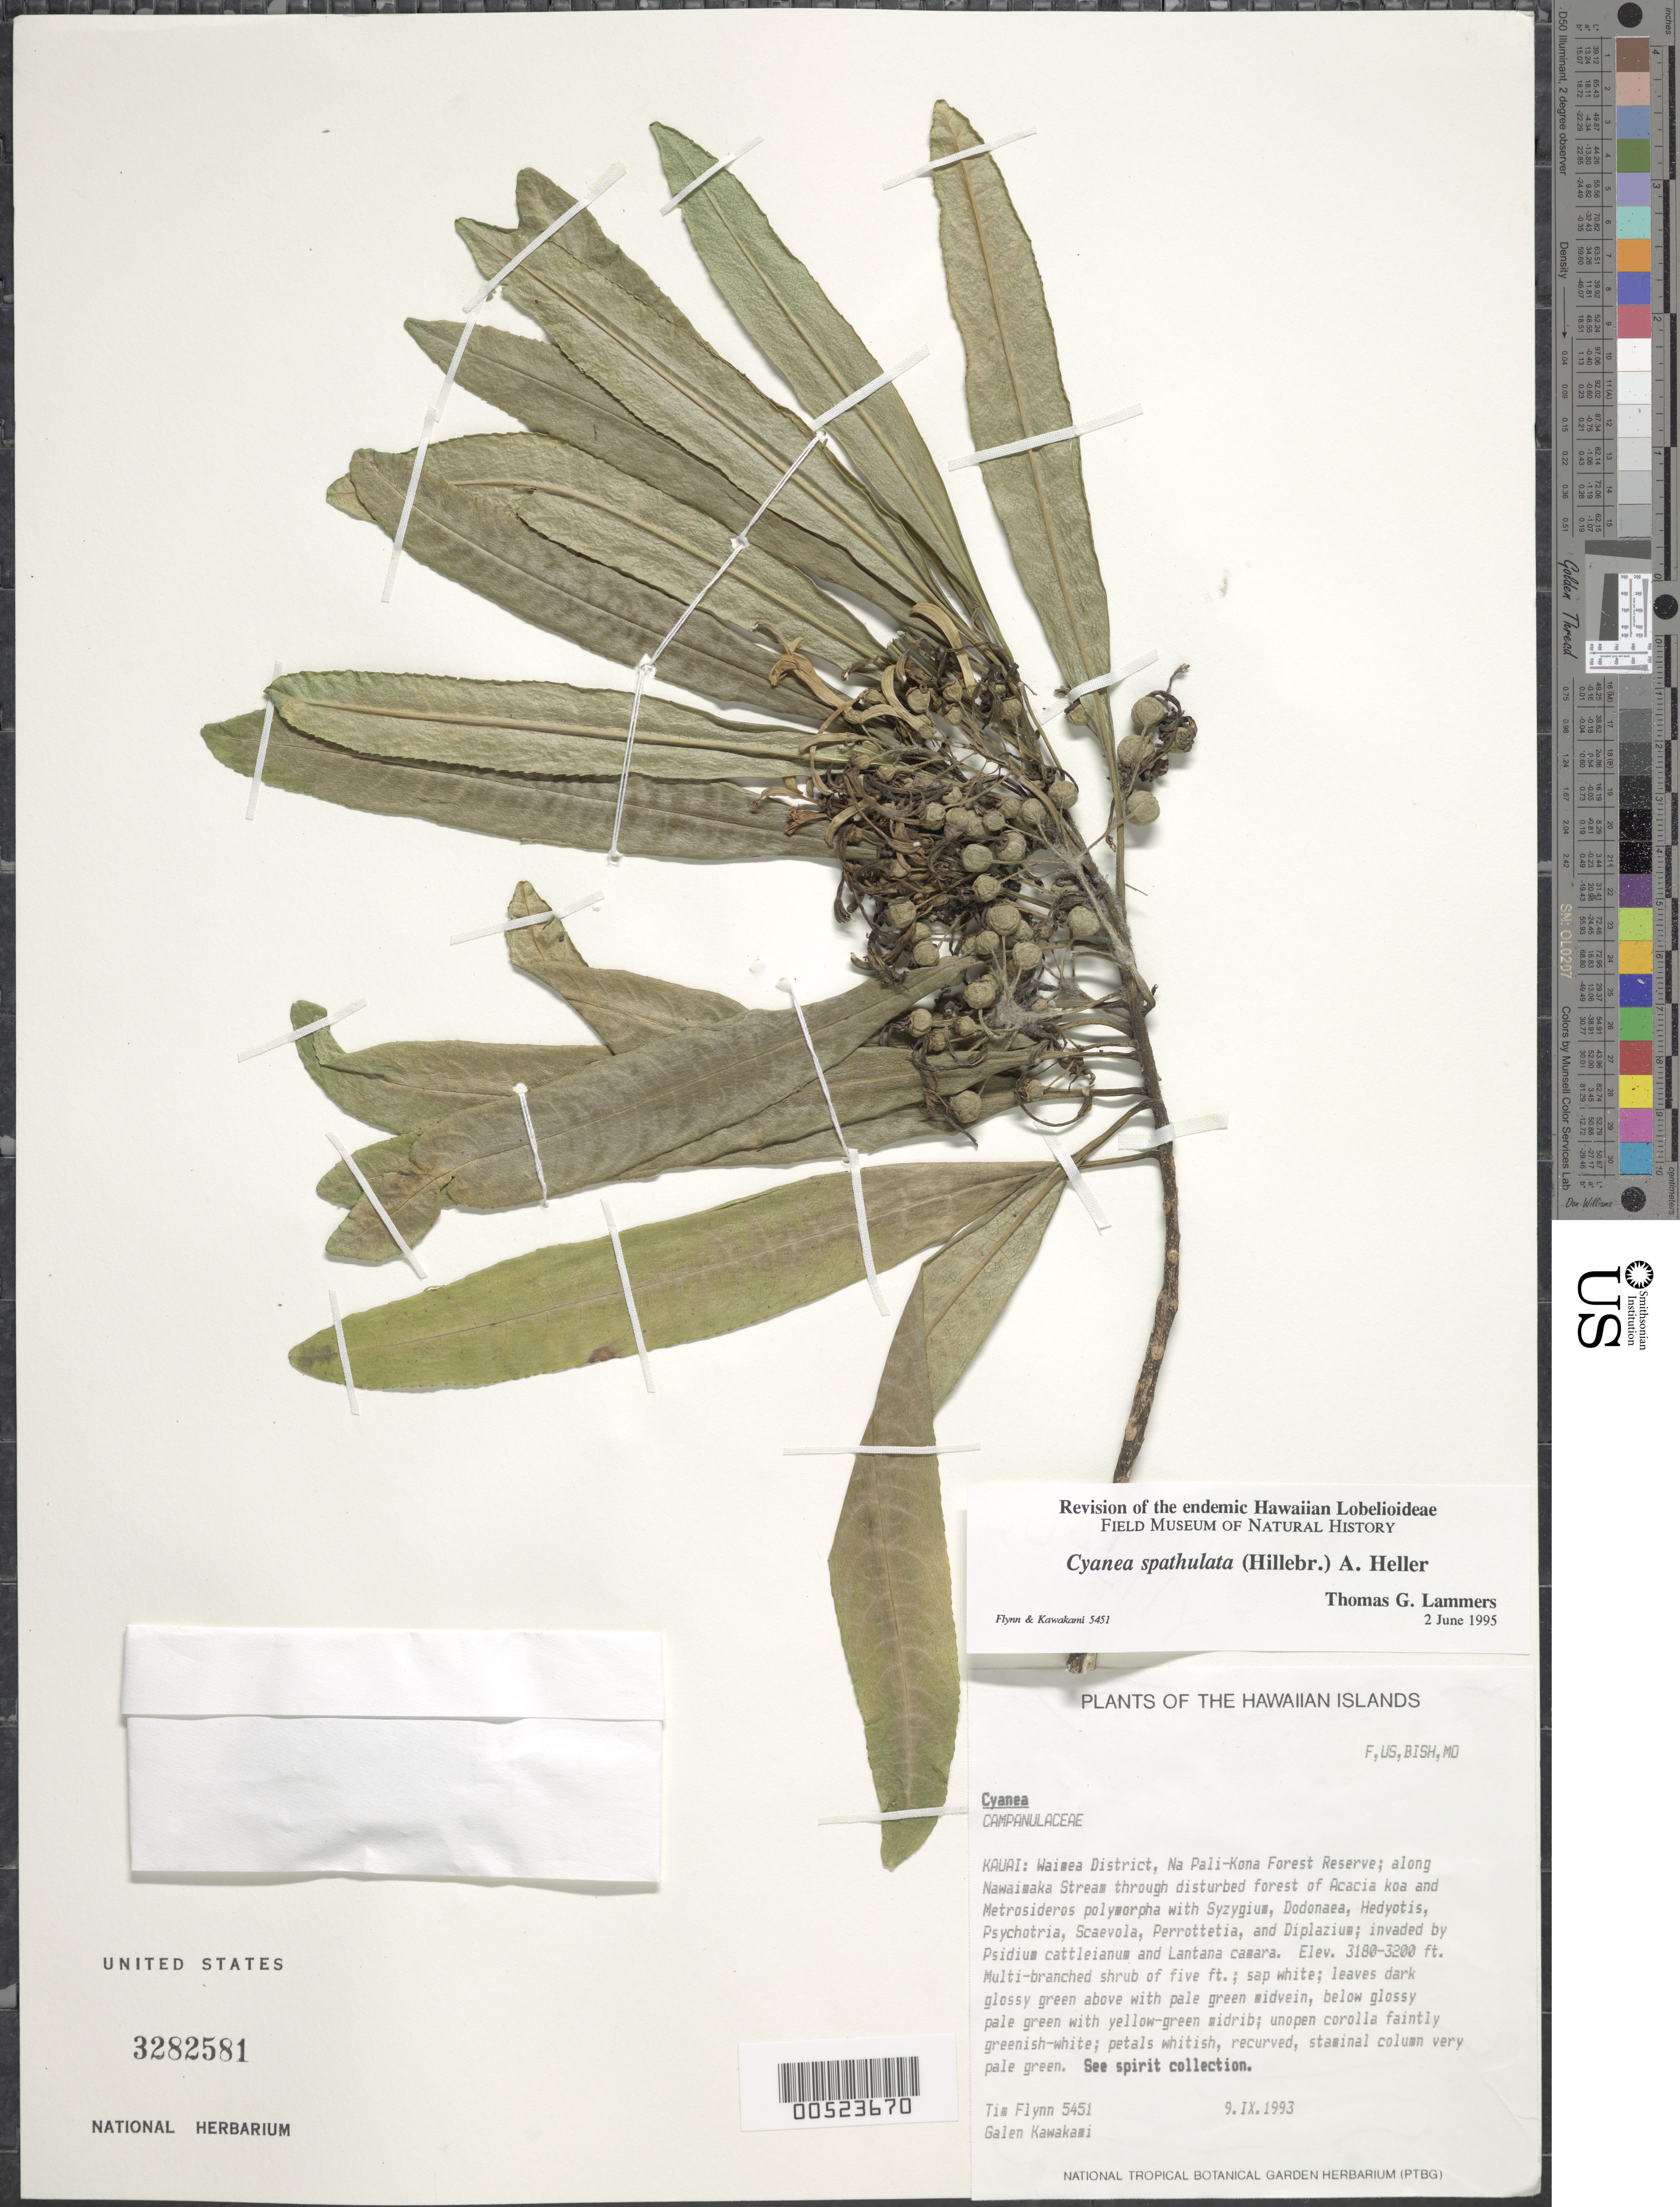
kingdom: Plantae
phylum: Tracheophyta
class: Magnoliopsida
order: Asterales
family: Campanulaceae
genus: Cyanea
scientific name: Cyanea spathulata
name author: (Hillebr.) A. Heller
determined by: Lammers, T. G.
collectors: T. W. Flynn & G. Kawakai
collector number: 5451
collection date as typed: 9 Sep 1993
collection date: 1993-09-09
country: United States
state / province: Hawaii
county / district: Kauai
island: Kaua'i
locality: Waimea Dist, Na Pali-Kona For Res, along Nawaimaka Stream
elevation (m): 945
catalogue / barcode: US 3282581